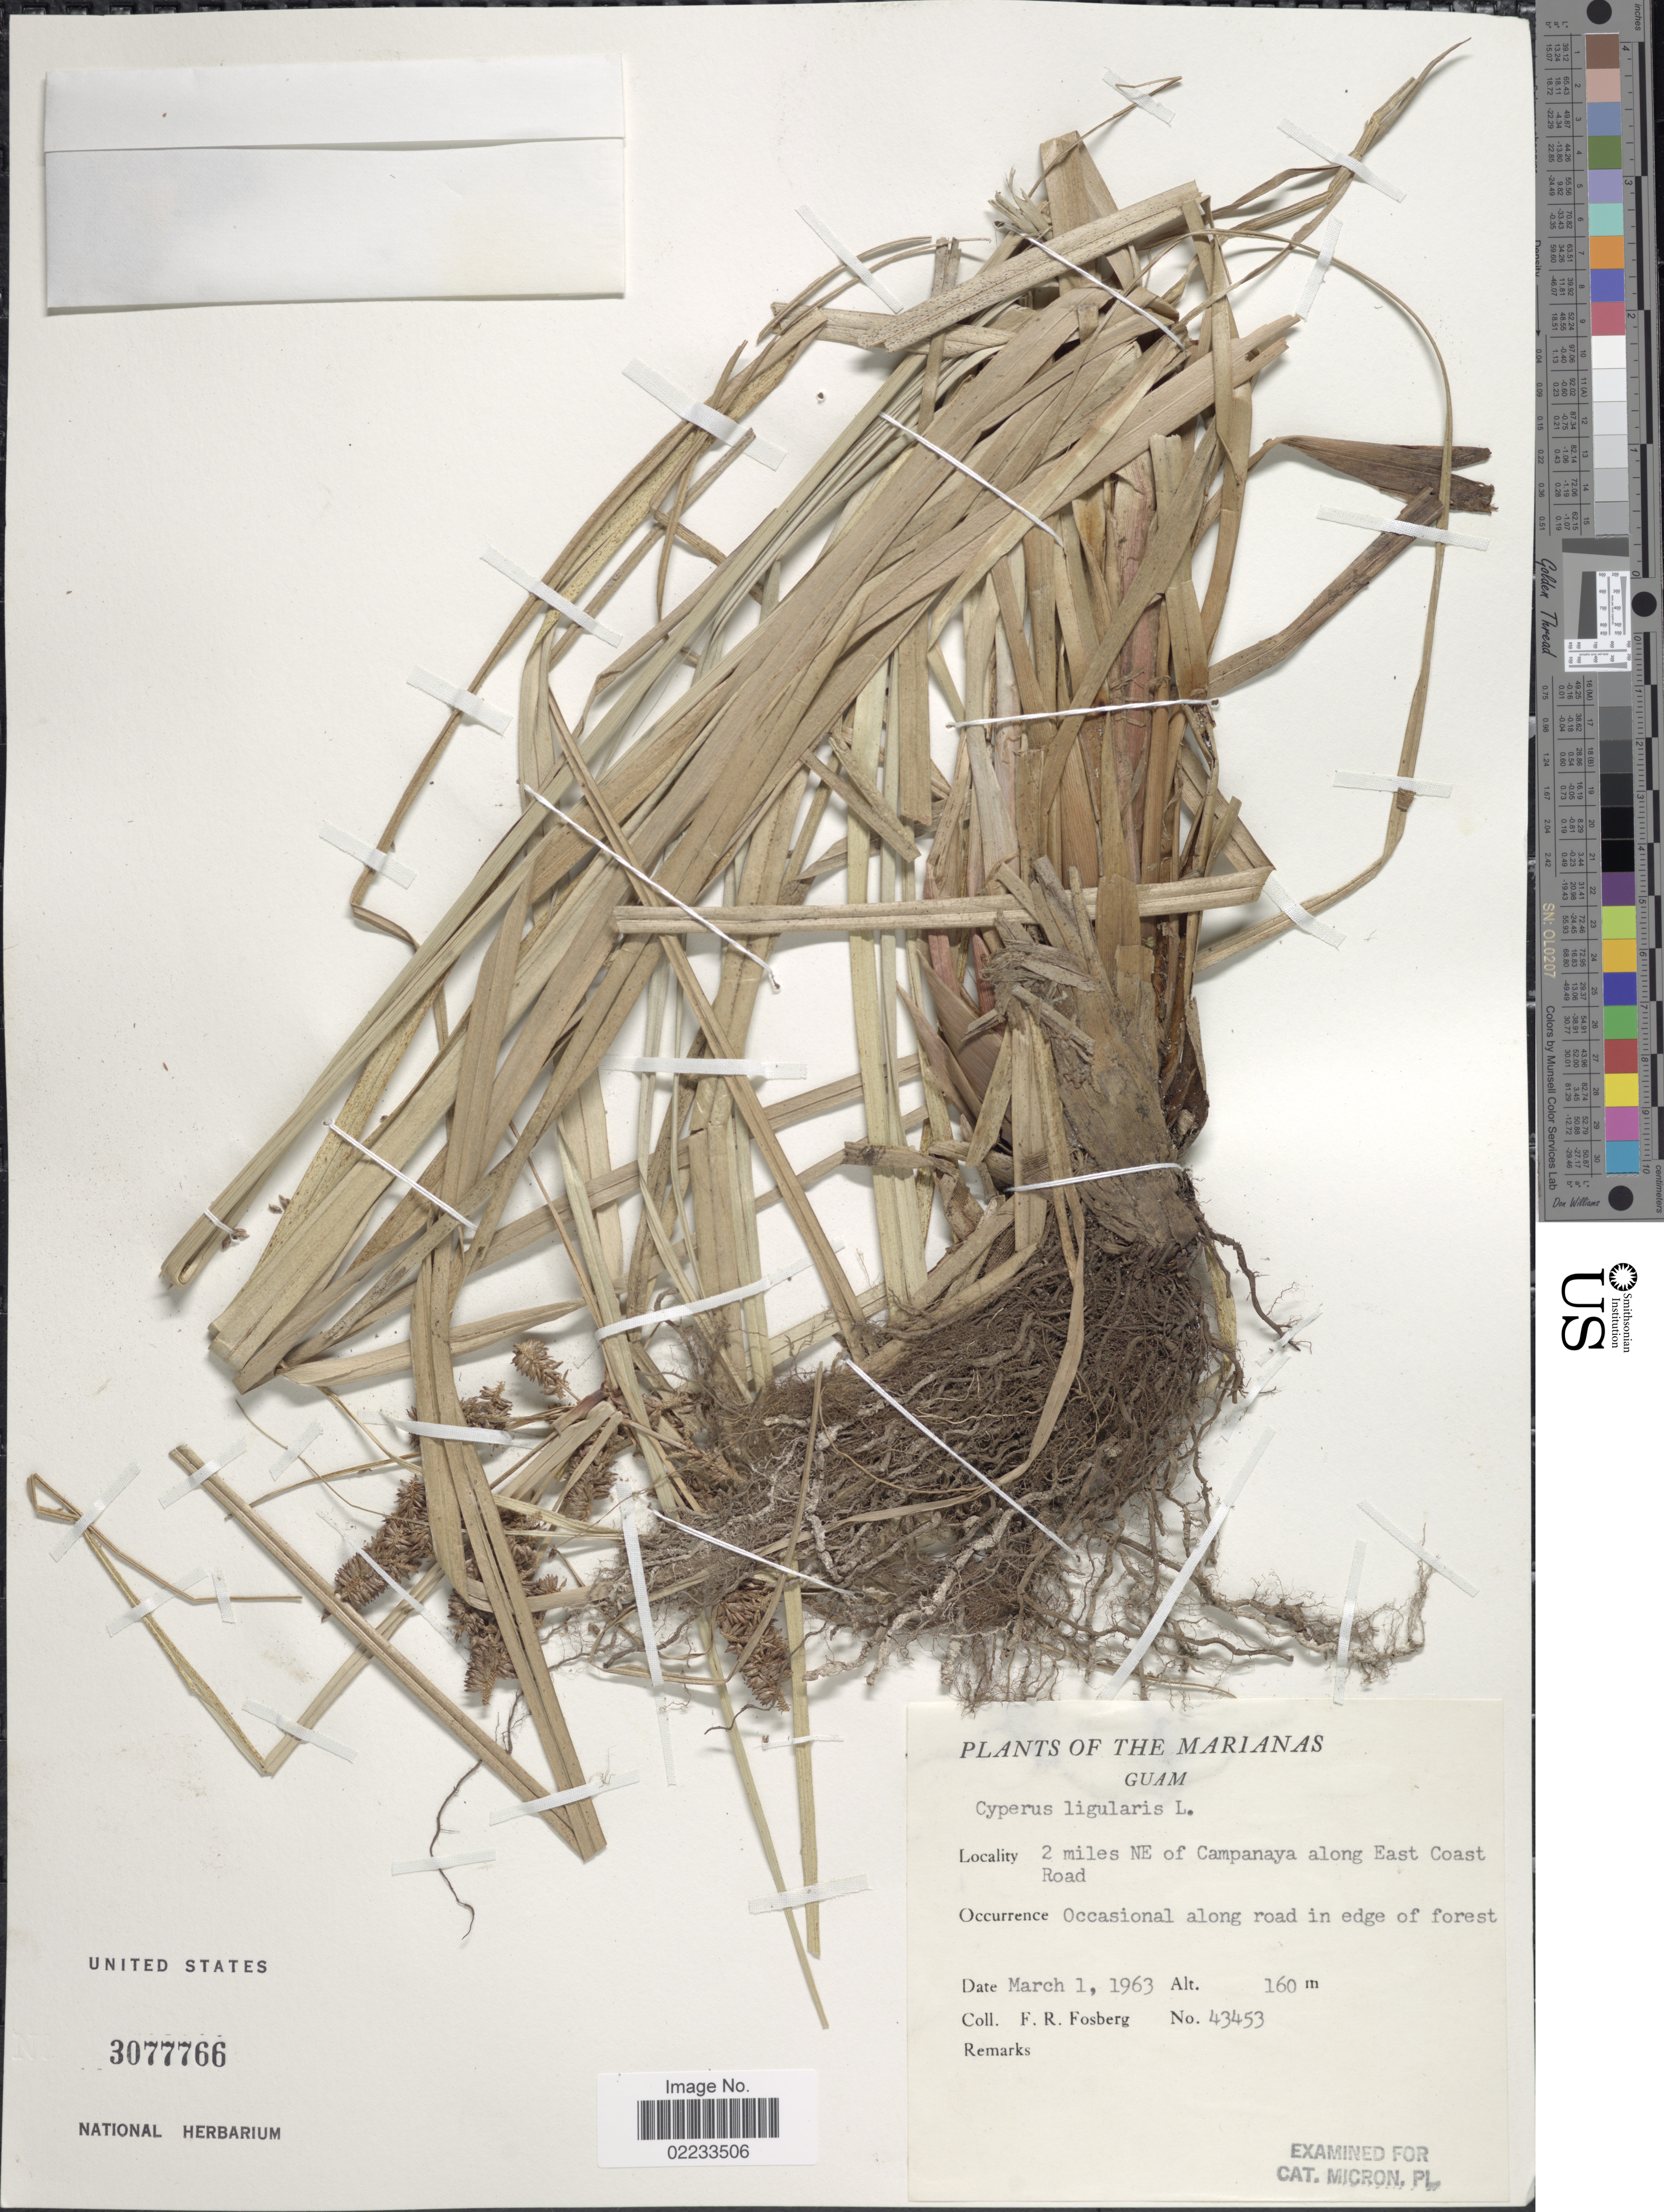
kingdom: Plantae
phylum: Tracheophyta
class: Liliopsida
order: Poales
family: Cyperaceae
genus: Cyperus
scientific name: Cyperus ligularis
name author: L.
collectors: F. R. Fosberg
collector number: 43453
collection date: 1963-03-01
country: Guam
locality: The Marianas, 2 miles NE of Campanaya along East Coast Road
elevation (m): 160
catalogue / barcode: US 3077766